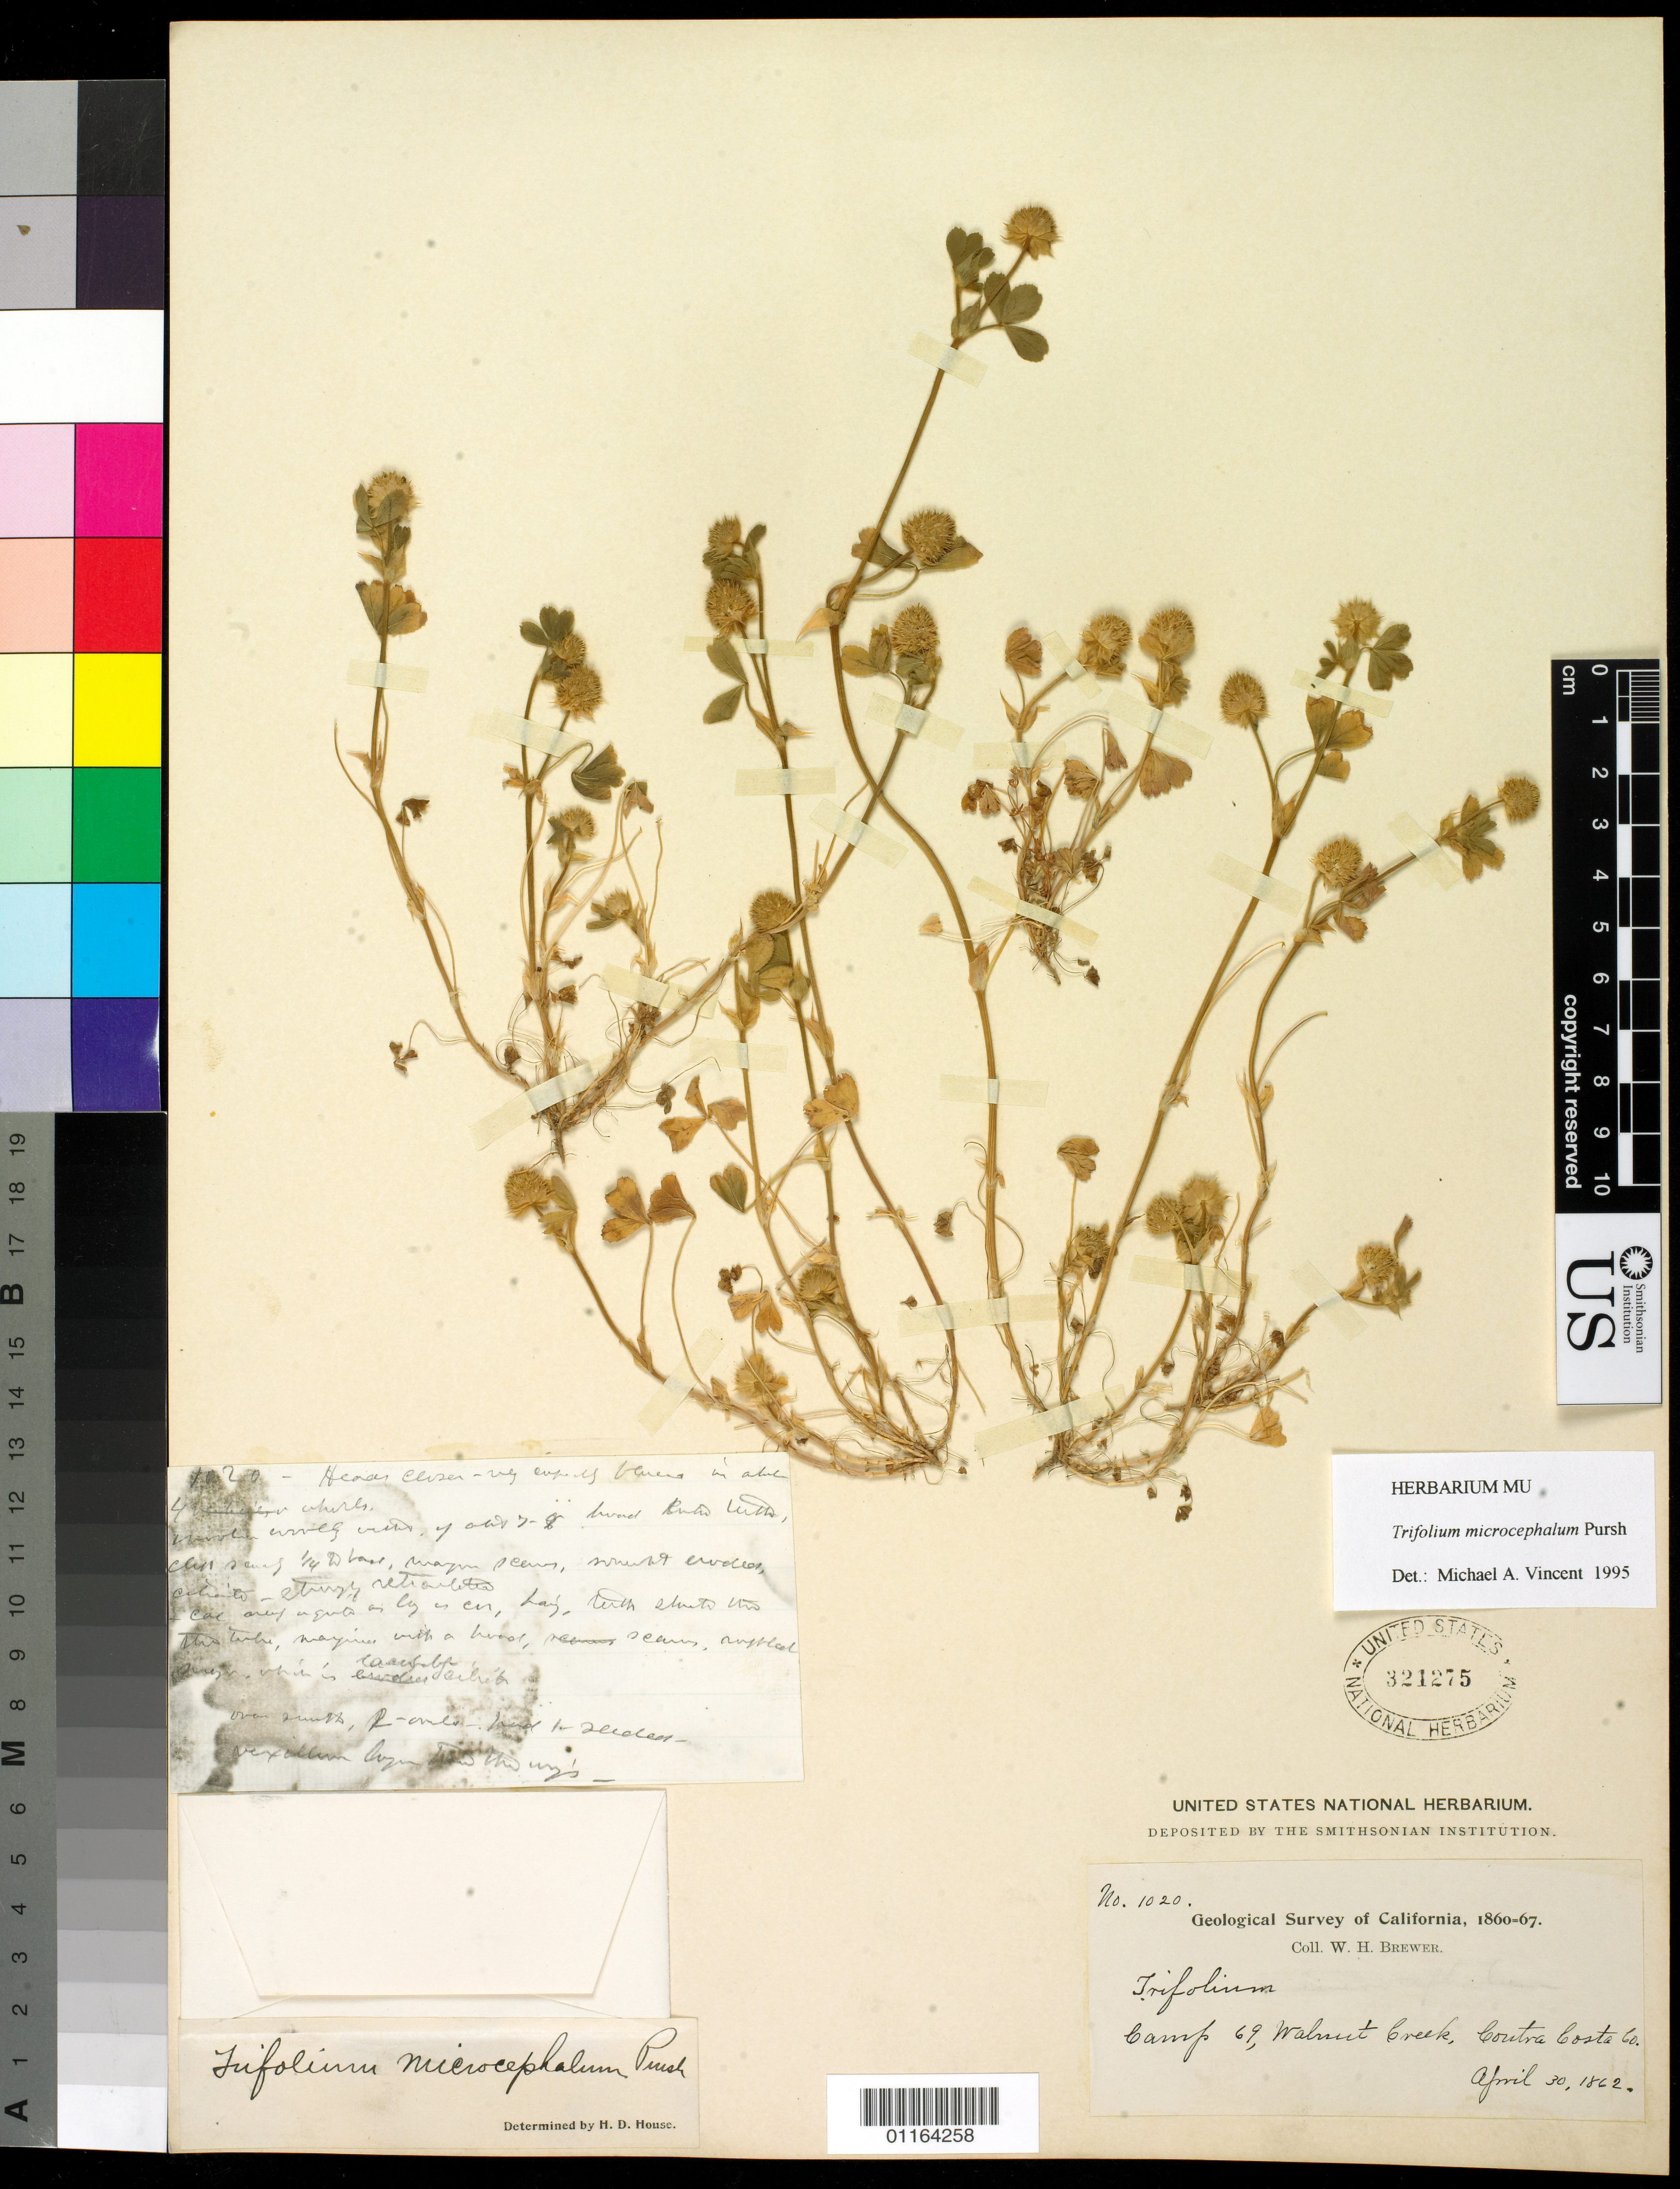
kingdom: Plantae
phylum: Tracheophyta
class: Magnoliopsida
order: Fabales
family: Fabaceae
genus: Trifolium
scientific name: Trifolium microcephalum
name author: Pursh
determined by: Vincent, Michael A.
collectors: W. H. Brewer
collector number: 1020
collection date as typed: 30 Apr 1862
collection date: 1862-04-30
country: United States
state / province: California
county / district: Contra Costa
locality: Camp 69, Walnut Creek.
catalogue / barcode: US 321275